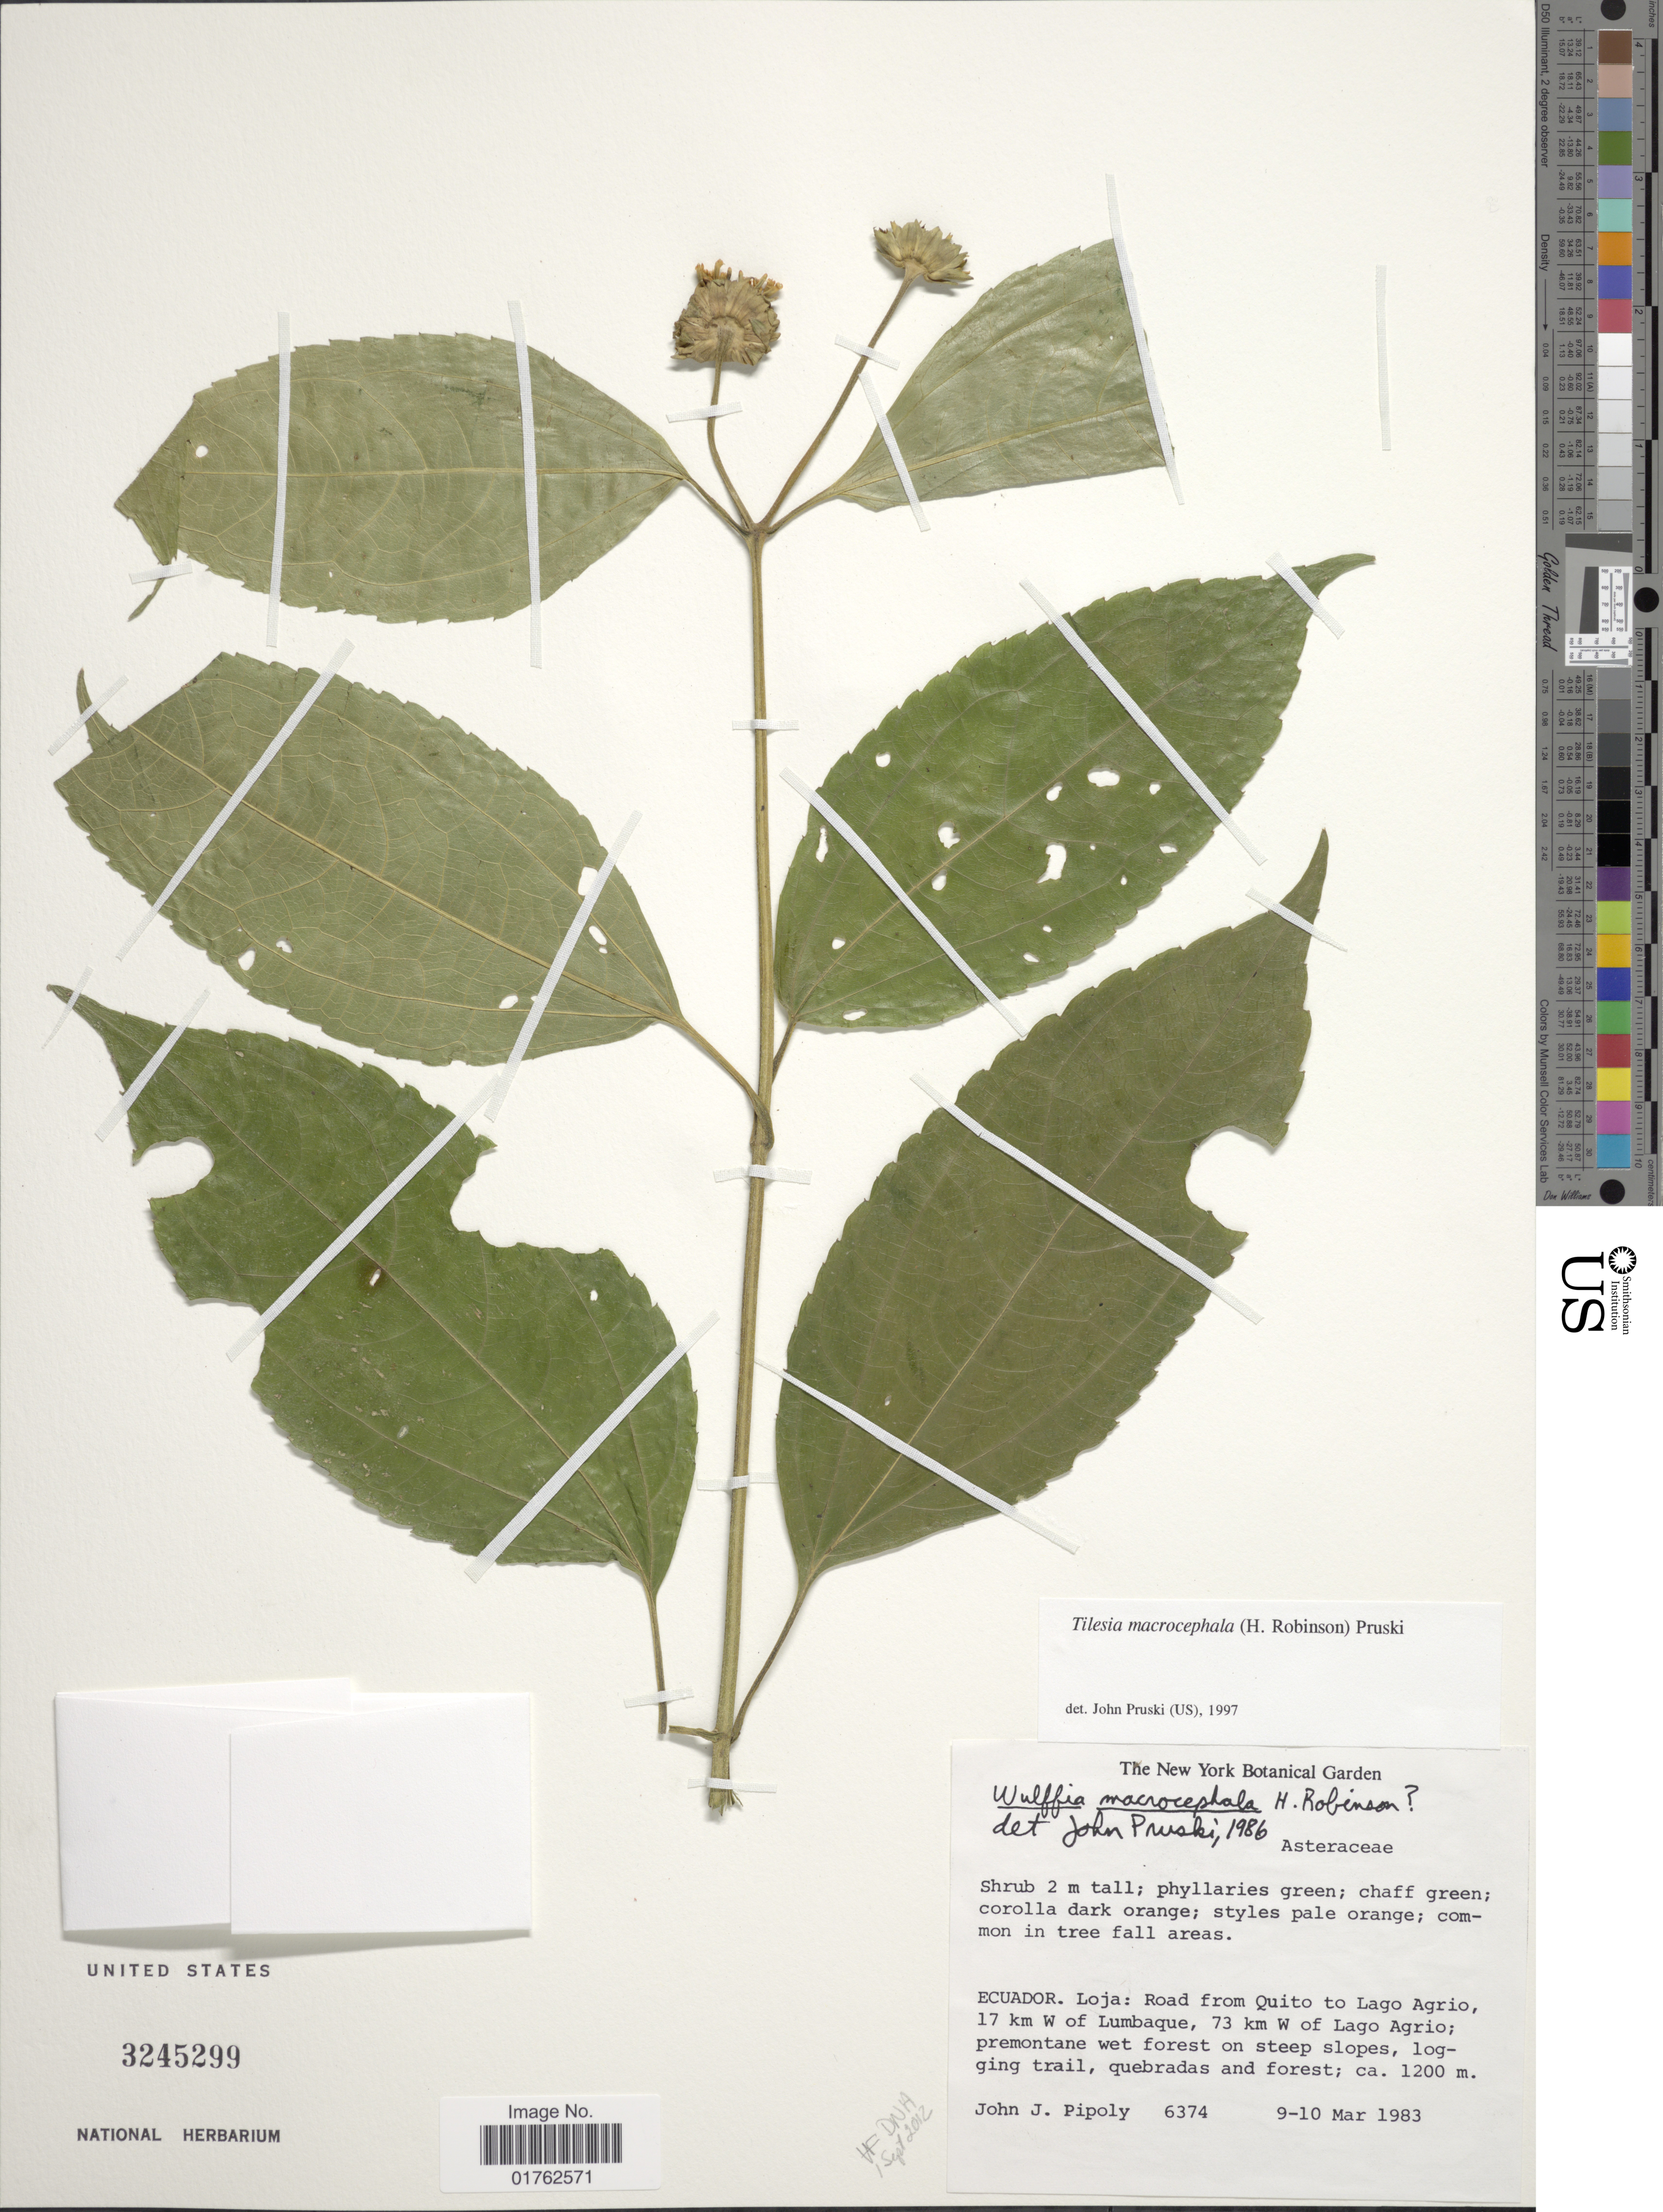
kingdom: Plantae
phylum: Tracheophyta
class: Magnoliopsida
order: Asterales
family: Asteraceae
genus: Wulffia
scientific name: Wulffia macrocephala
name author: H. Rob.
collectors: J. J. Pipoly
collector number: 6374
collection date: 1983-03-09/1983-03-10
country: Ecuador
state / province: Loja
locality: Road froom Quito to Lago Agrio, 17 km W of Lumbaque, 73 km W of Lago Agrio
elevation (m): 1200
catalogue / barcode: US 3245299